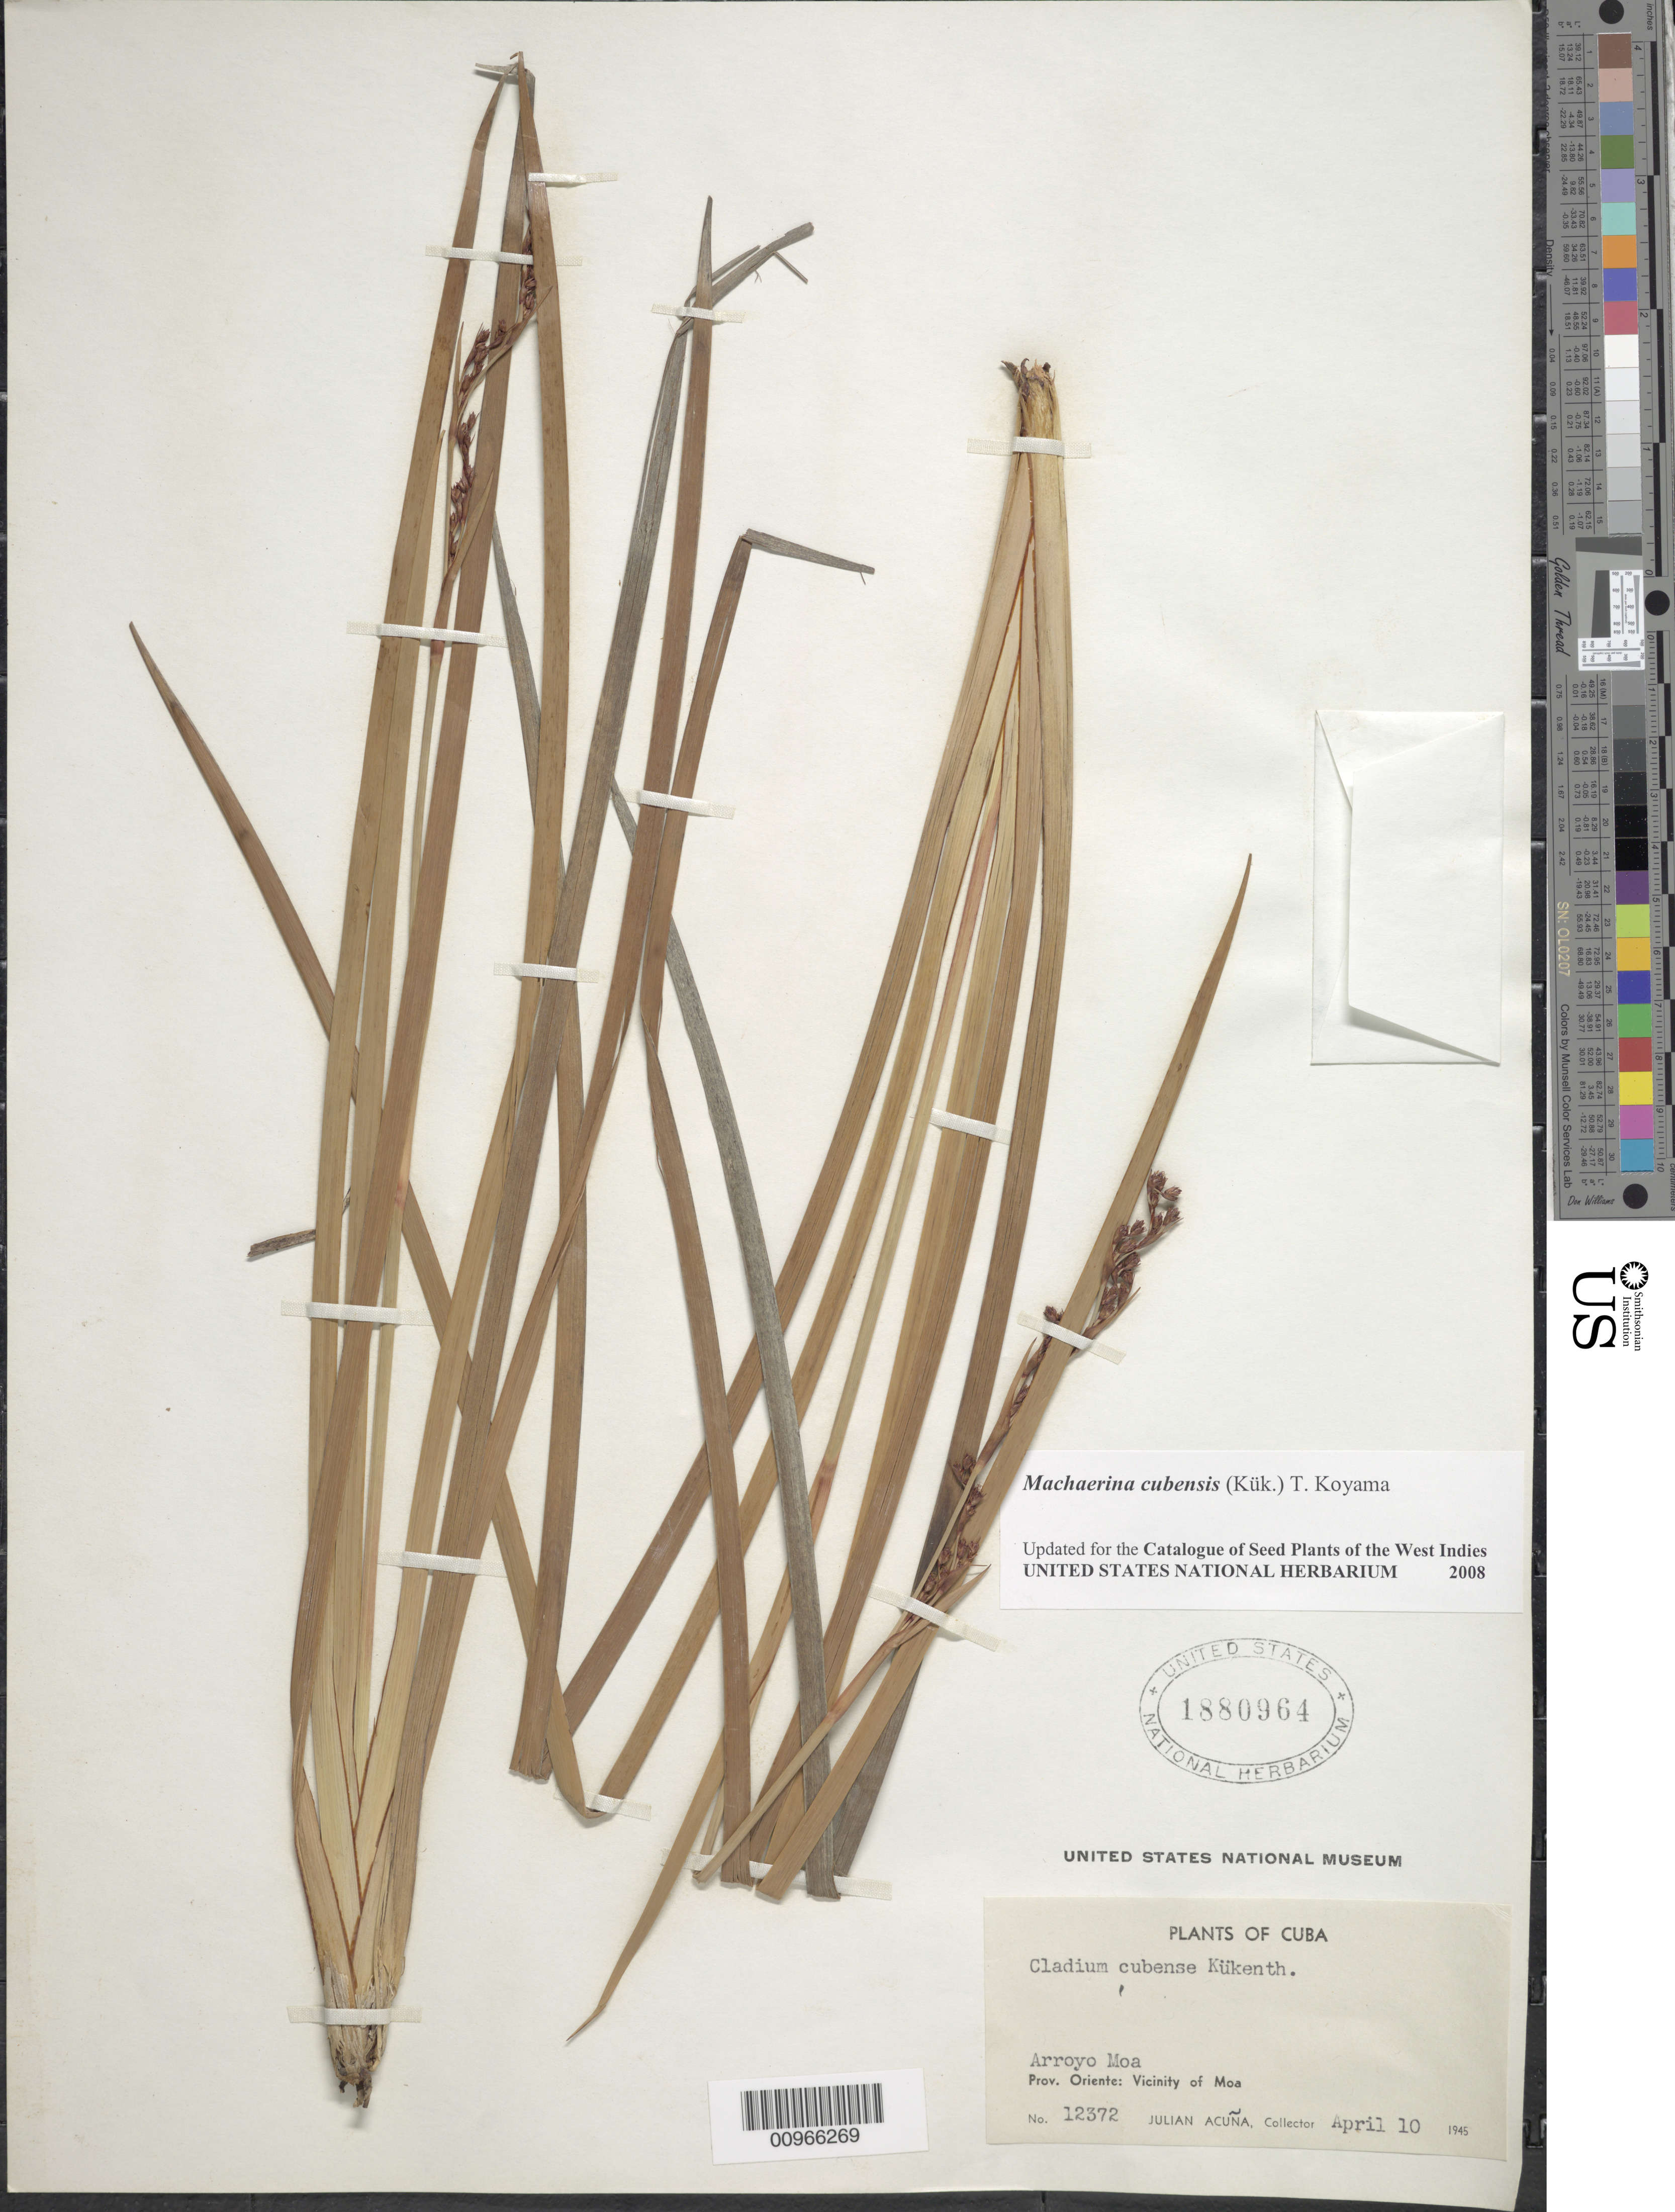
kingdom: Plantae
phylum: Tracheophyta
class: Liliopsida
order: Poales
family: Cyperaceae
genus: Machaerina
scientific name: Machaerina cubensis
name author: (Kük.) T. Koyama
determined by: Strong, M. T., (US), Smithsonian Institution - National Museum of Natural History (UNITED STATES)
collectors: J. Acuña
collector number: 12372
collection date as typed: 10 Apr 1945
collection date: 1945-04-10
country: Cuba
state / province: Holguín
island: Cuba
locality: Vicinity of Moa [Oriente], Arroyo Moa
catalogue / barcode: US 1880964